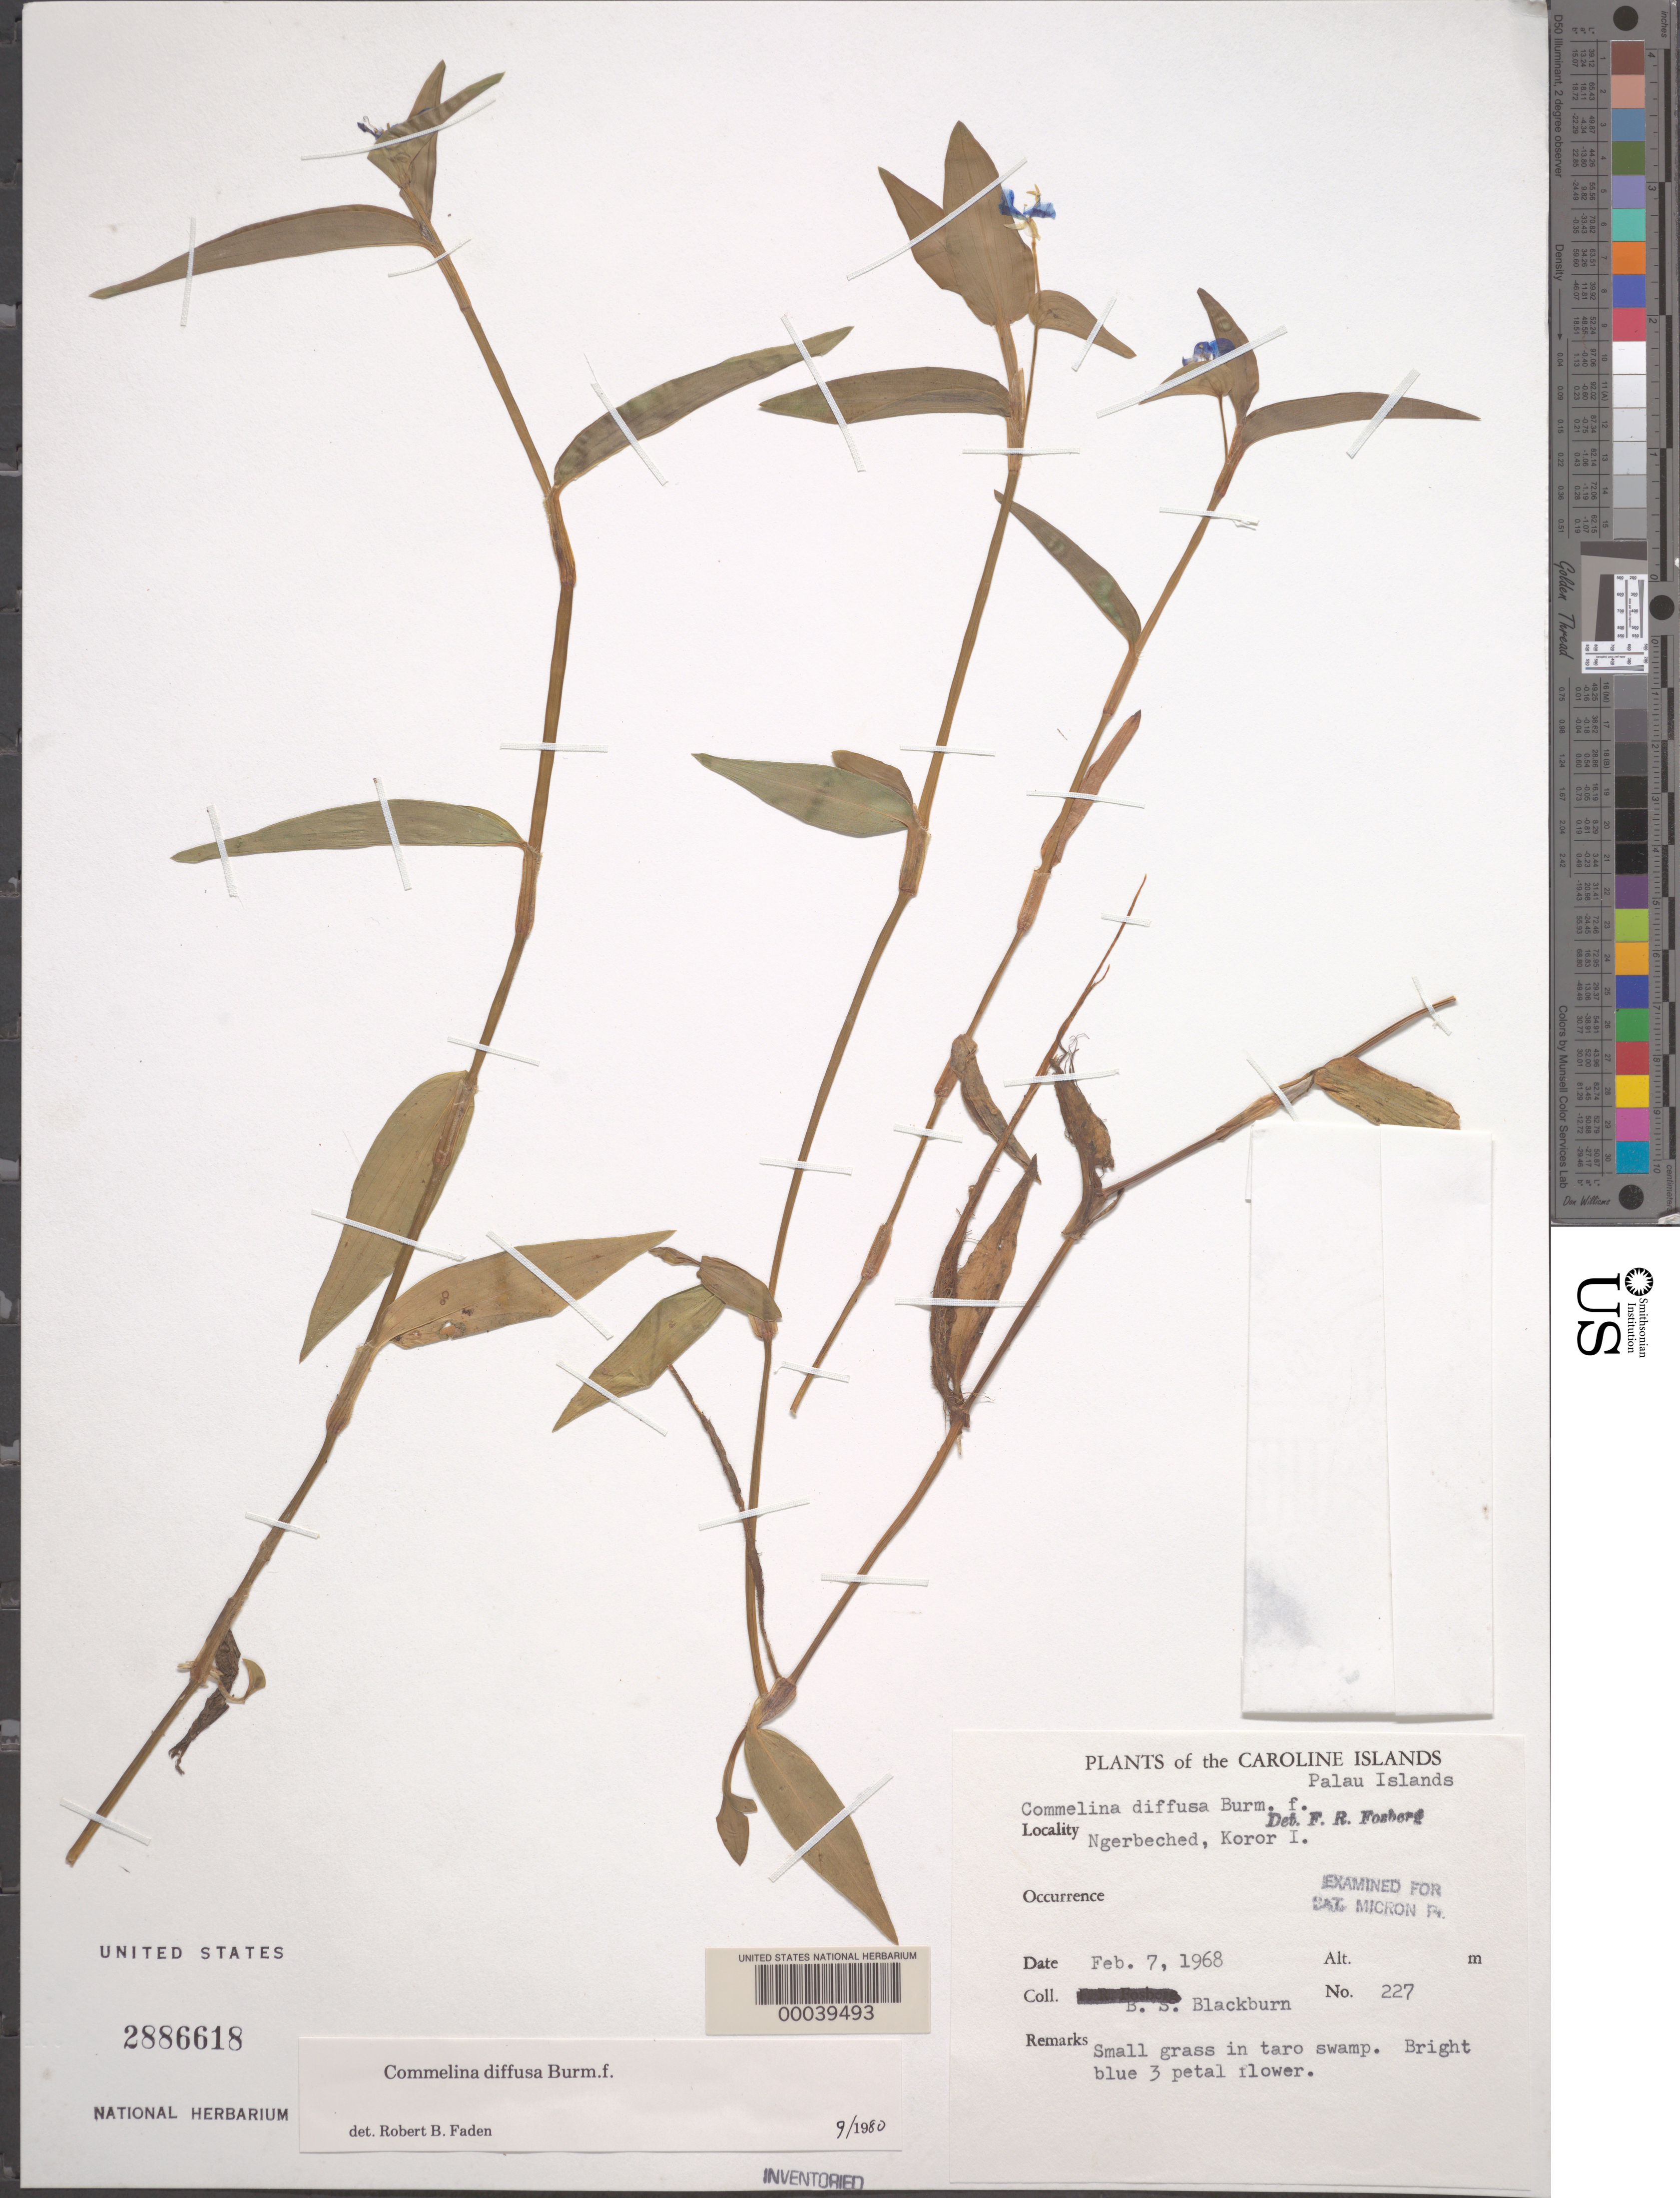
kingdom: Plantae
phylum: Tracheophyta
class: Liliopsida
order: Commelinales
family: Commelinaceae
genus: Commelina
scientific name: Commelina diffusa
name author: Burm. f.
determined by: Faden, Robert B., (US), Smithsonian Institution - National Museum of Natural History (UNITED STATES)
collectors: B. S. Blackburn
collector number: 227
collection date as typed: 07 Feb 1968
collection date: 1968-02-07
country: Palau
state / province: Koror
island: Oreor (Koror)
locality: Ngerbeched, koror island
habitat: Taro swamp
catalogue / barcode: US 2886618